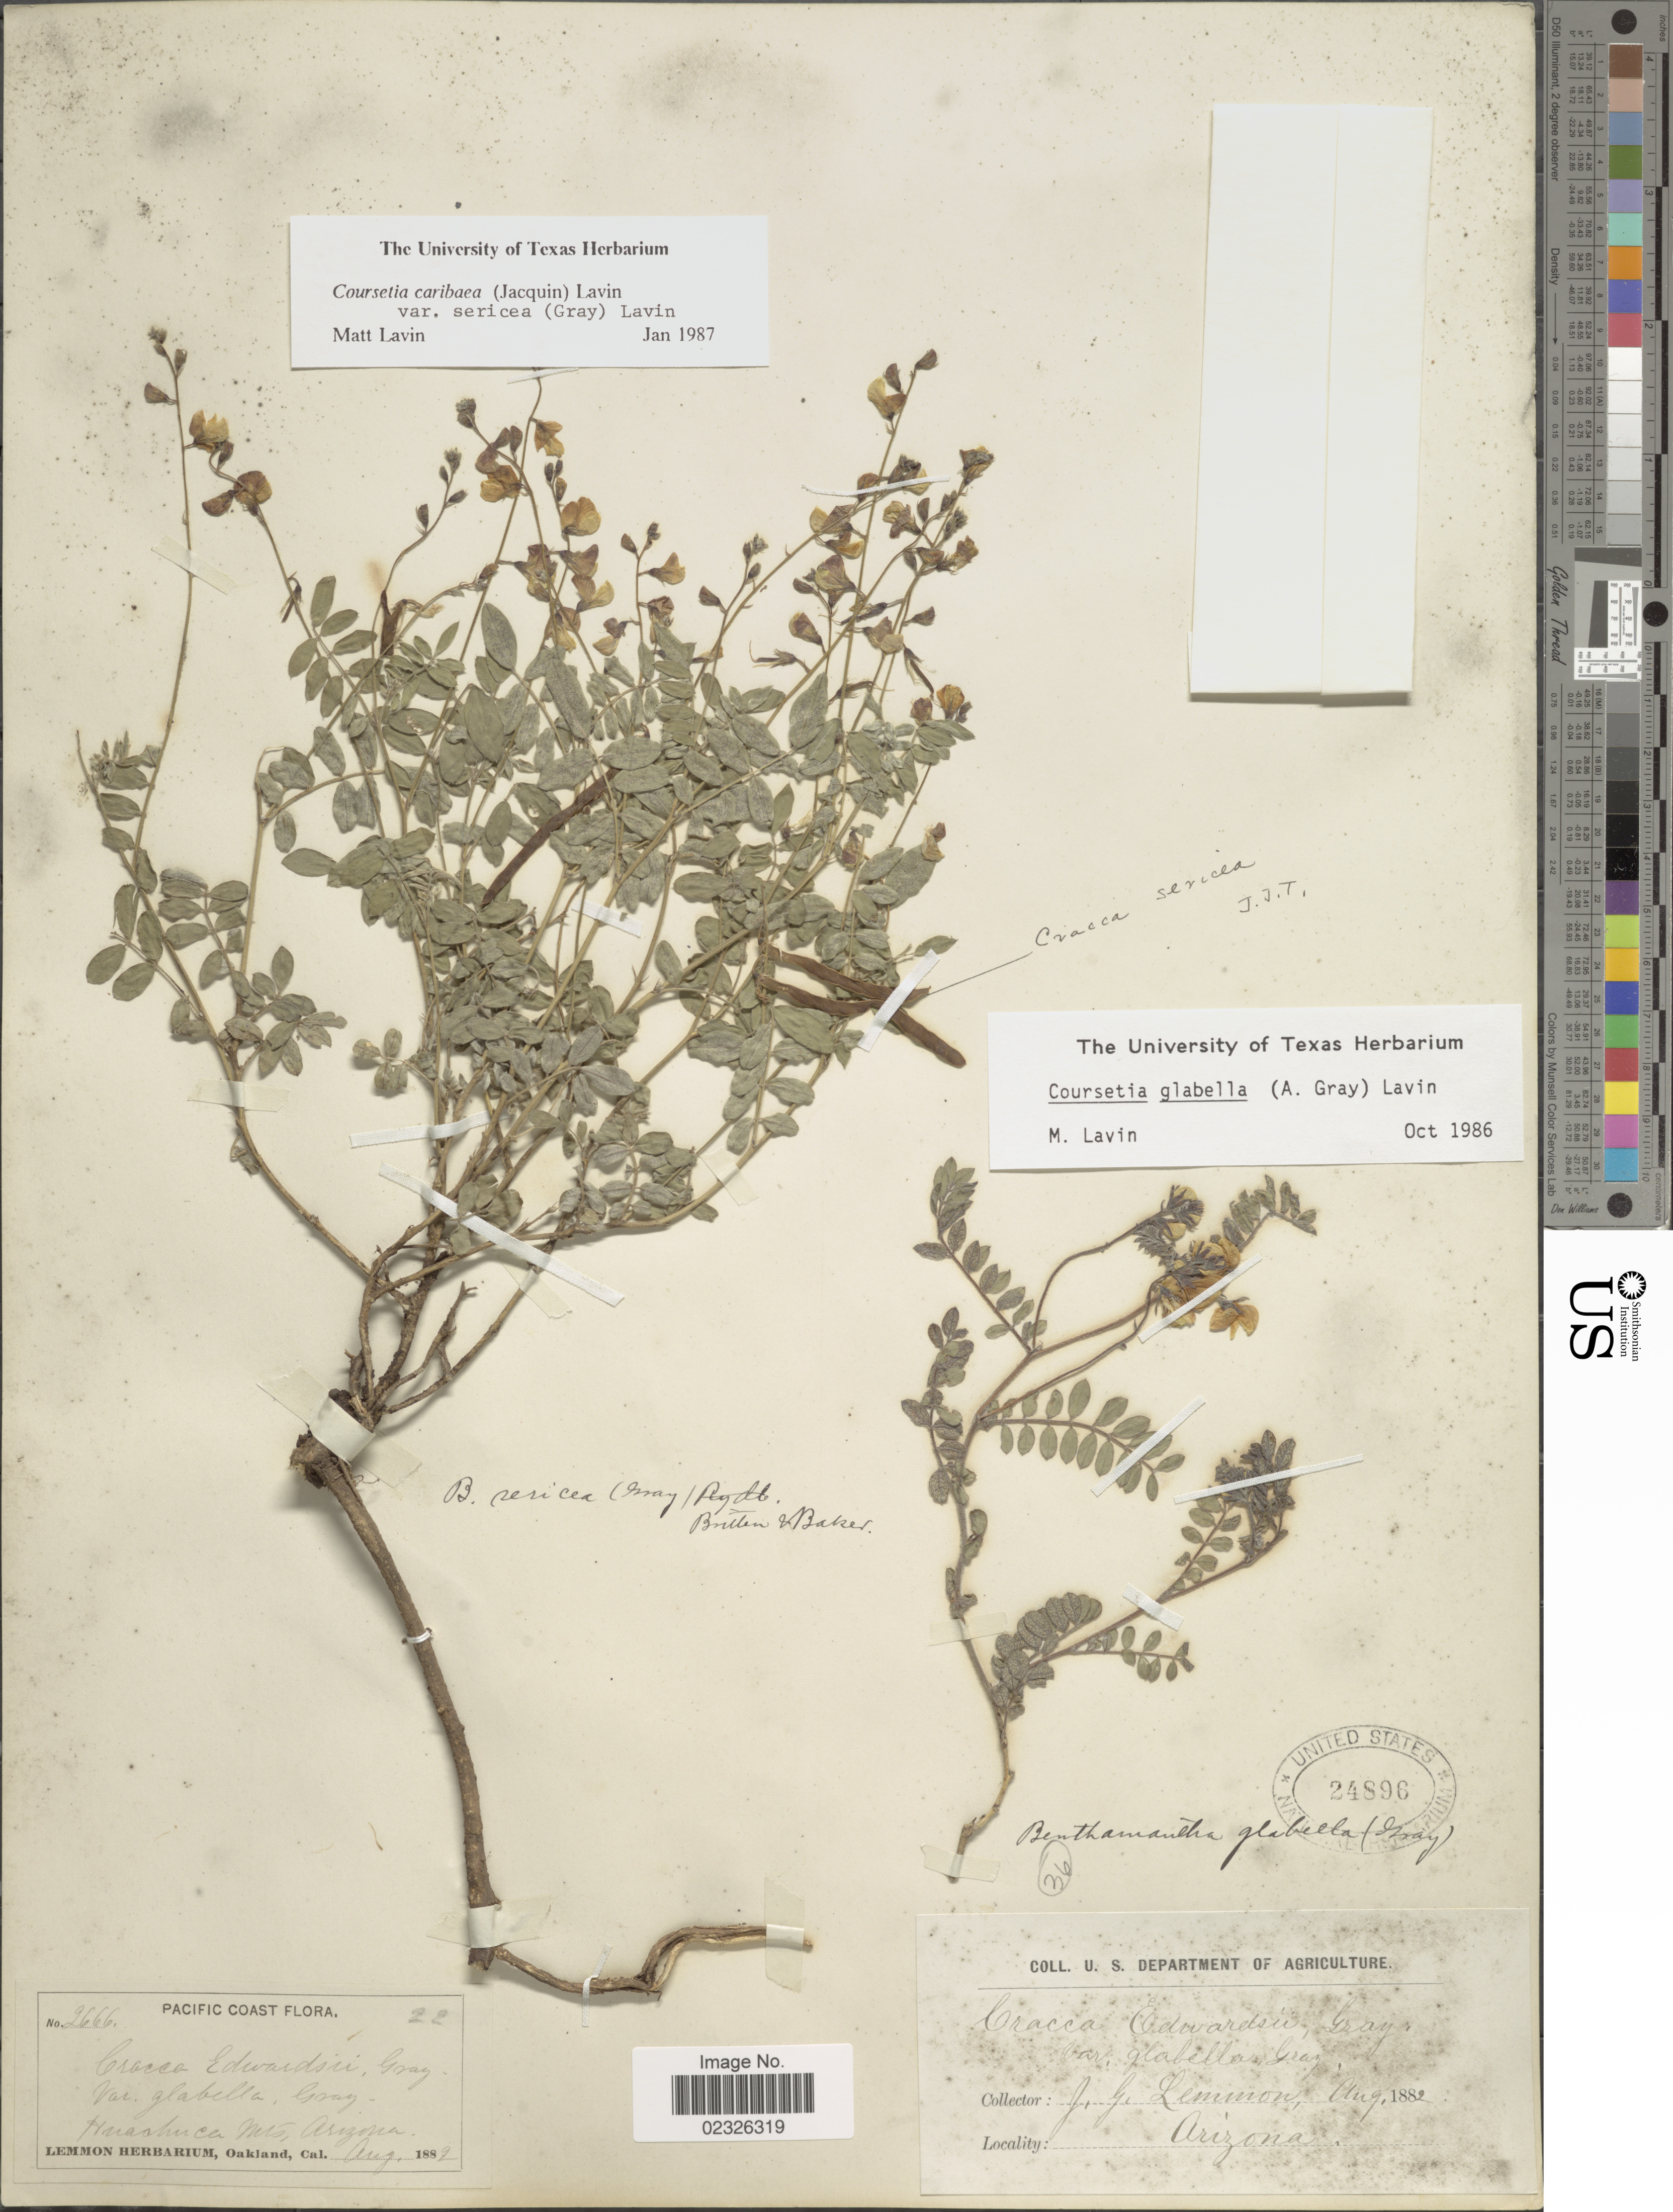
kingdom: Plantae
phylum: Tracheophyta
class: Magnoliopsida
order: Fabales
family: Fabaceae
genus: Coursetia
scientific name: Coursetia glabella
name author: (A. Gray) Lavin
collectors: J. Lemmon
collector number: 2666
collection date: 1882-08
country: United States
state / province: Arizona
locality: Pacific Coast. Huachuca Mts.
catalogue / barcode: US 24896